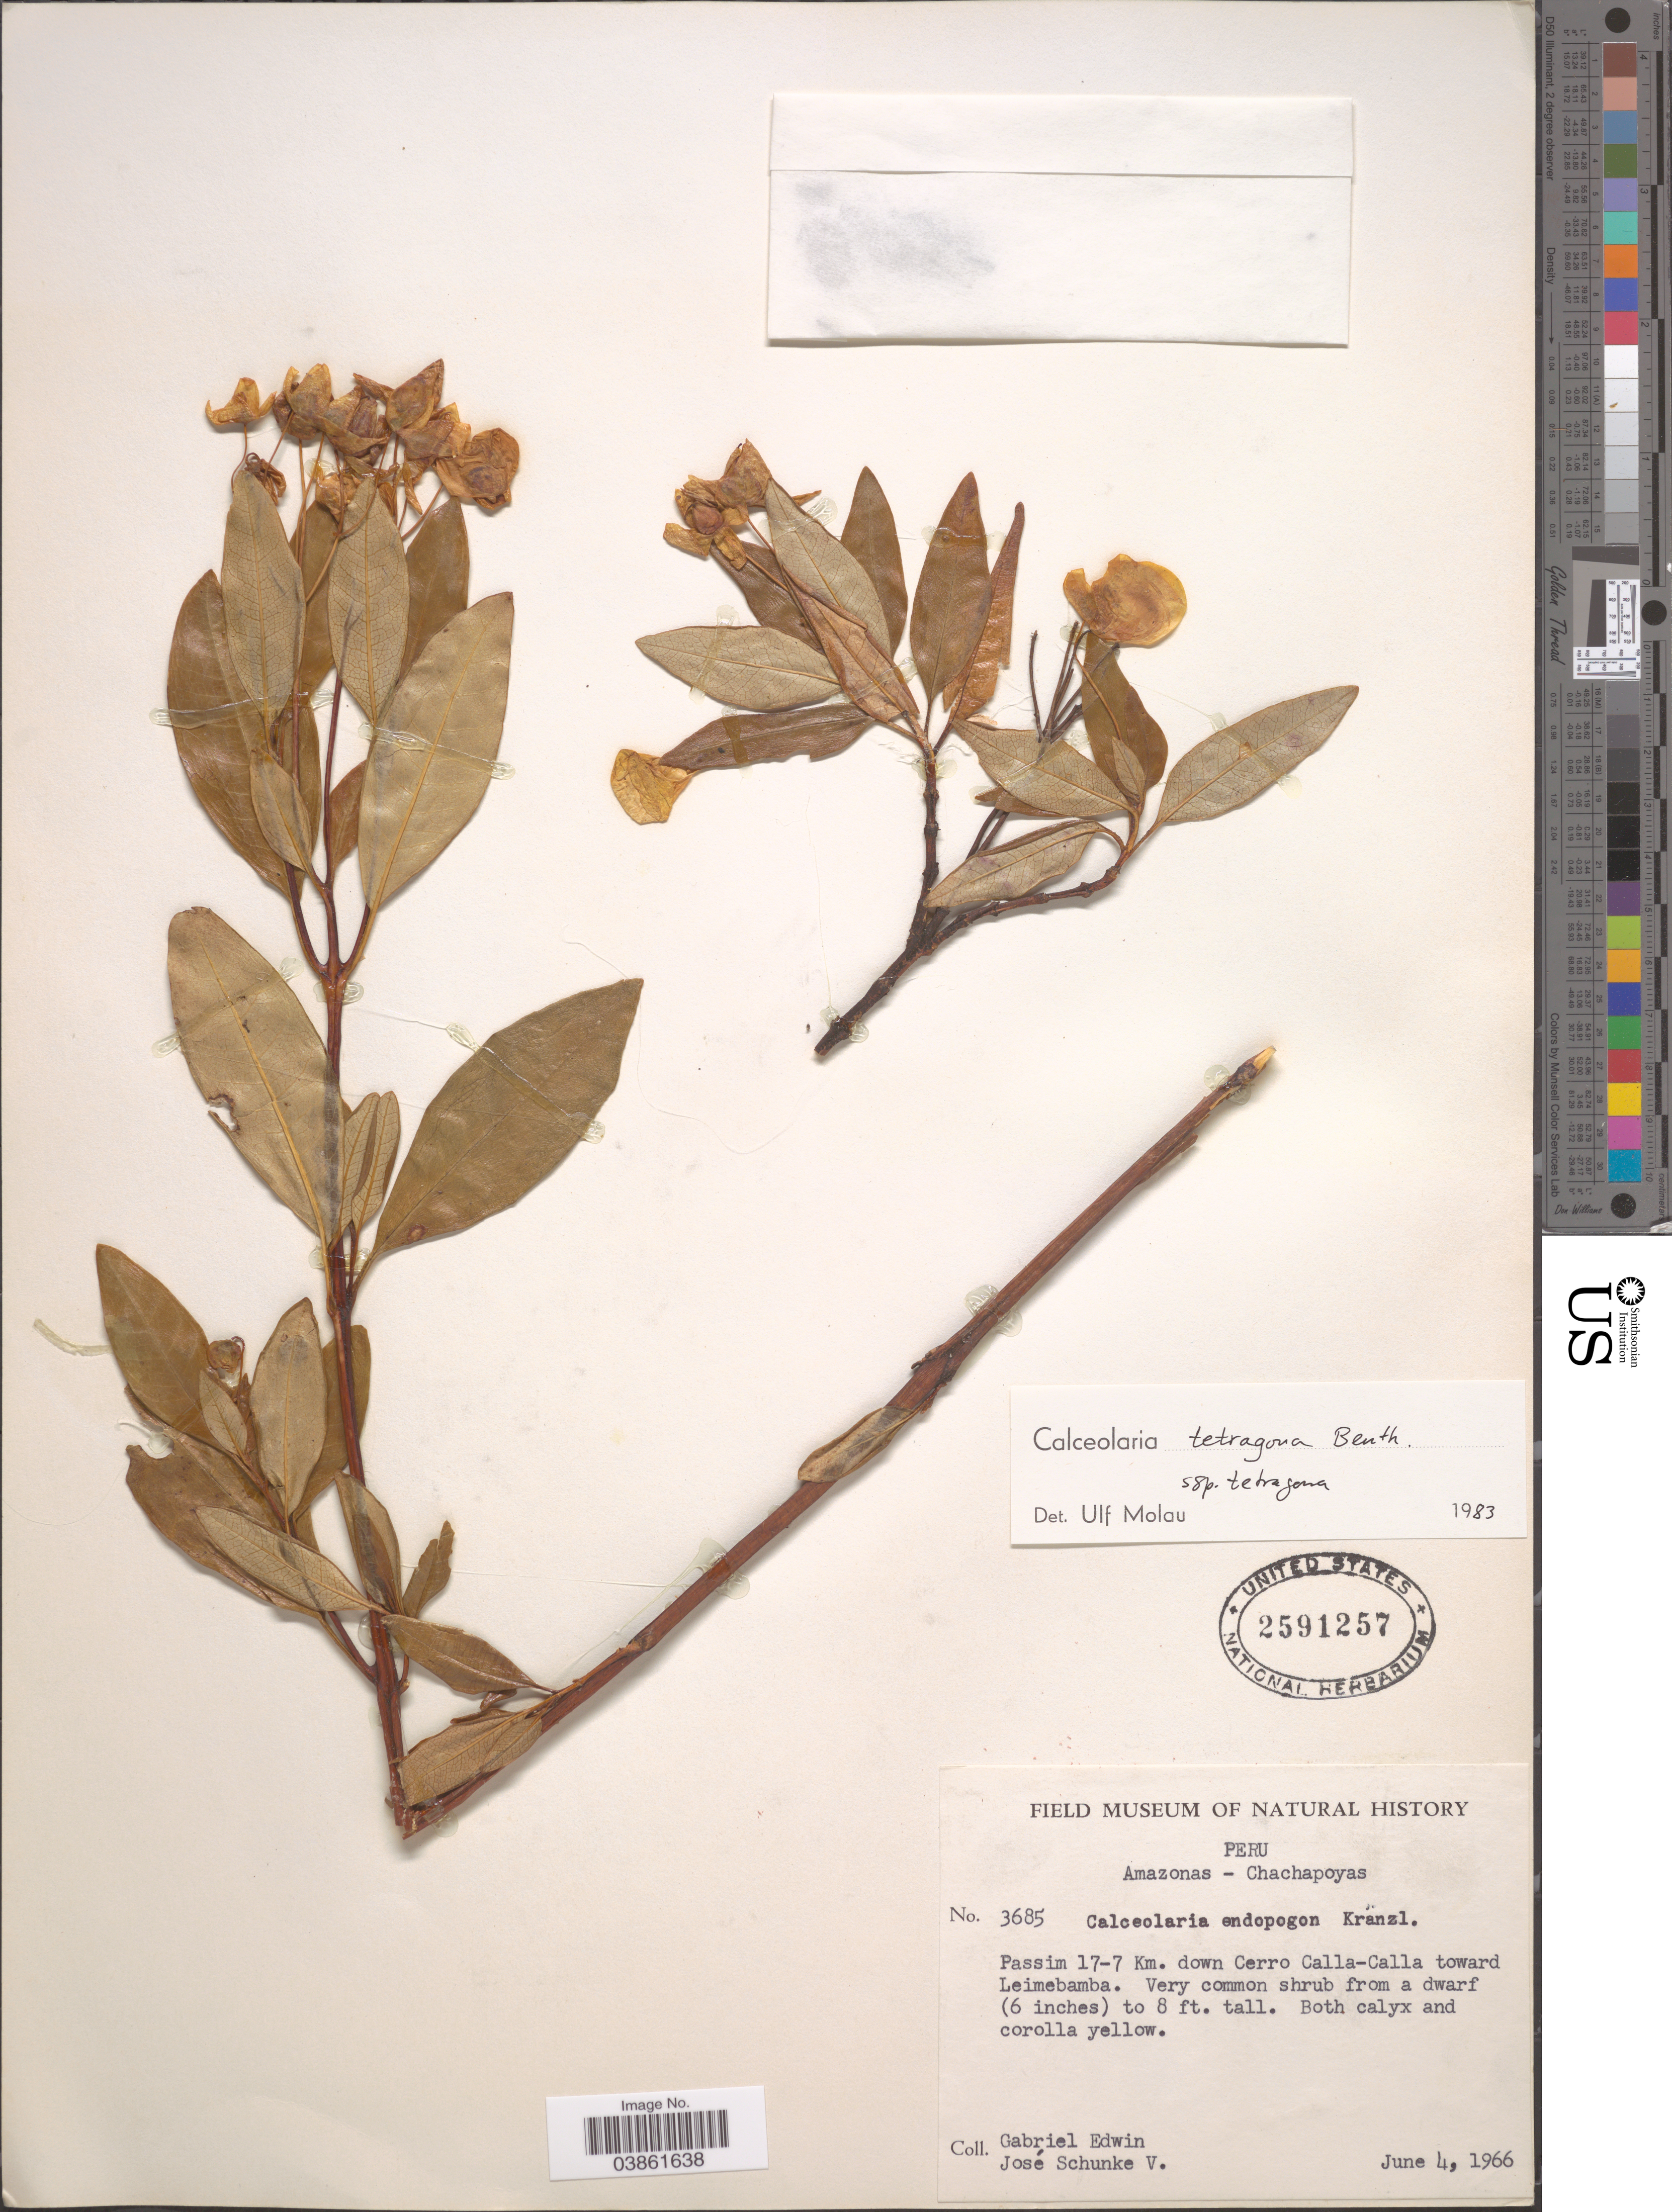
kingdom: Plantae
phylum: Tracheophyta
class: Magnoliopsida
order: Lamiales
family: Calceolariaceae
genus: Calceolaria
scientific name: Calceolaria tetragona subsp. tetragona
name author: Benth.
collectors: G. Edwin & J. Schunke Vigo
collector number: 3685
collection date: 1966-06-04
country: Peru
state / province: Amazonas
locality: Chachapoyas. Passim 17-7 Km. down Cerro Calla-Calla toward Leimebamba.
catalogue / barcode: US 2591257